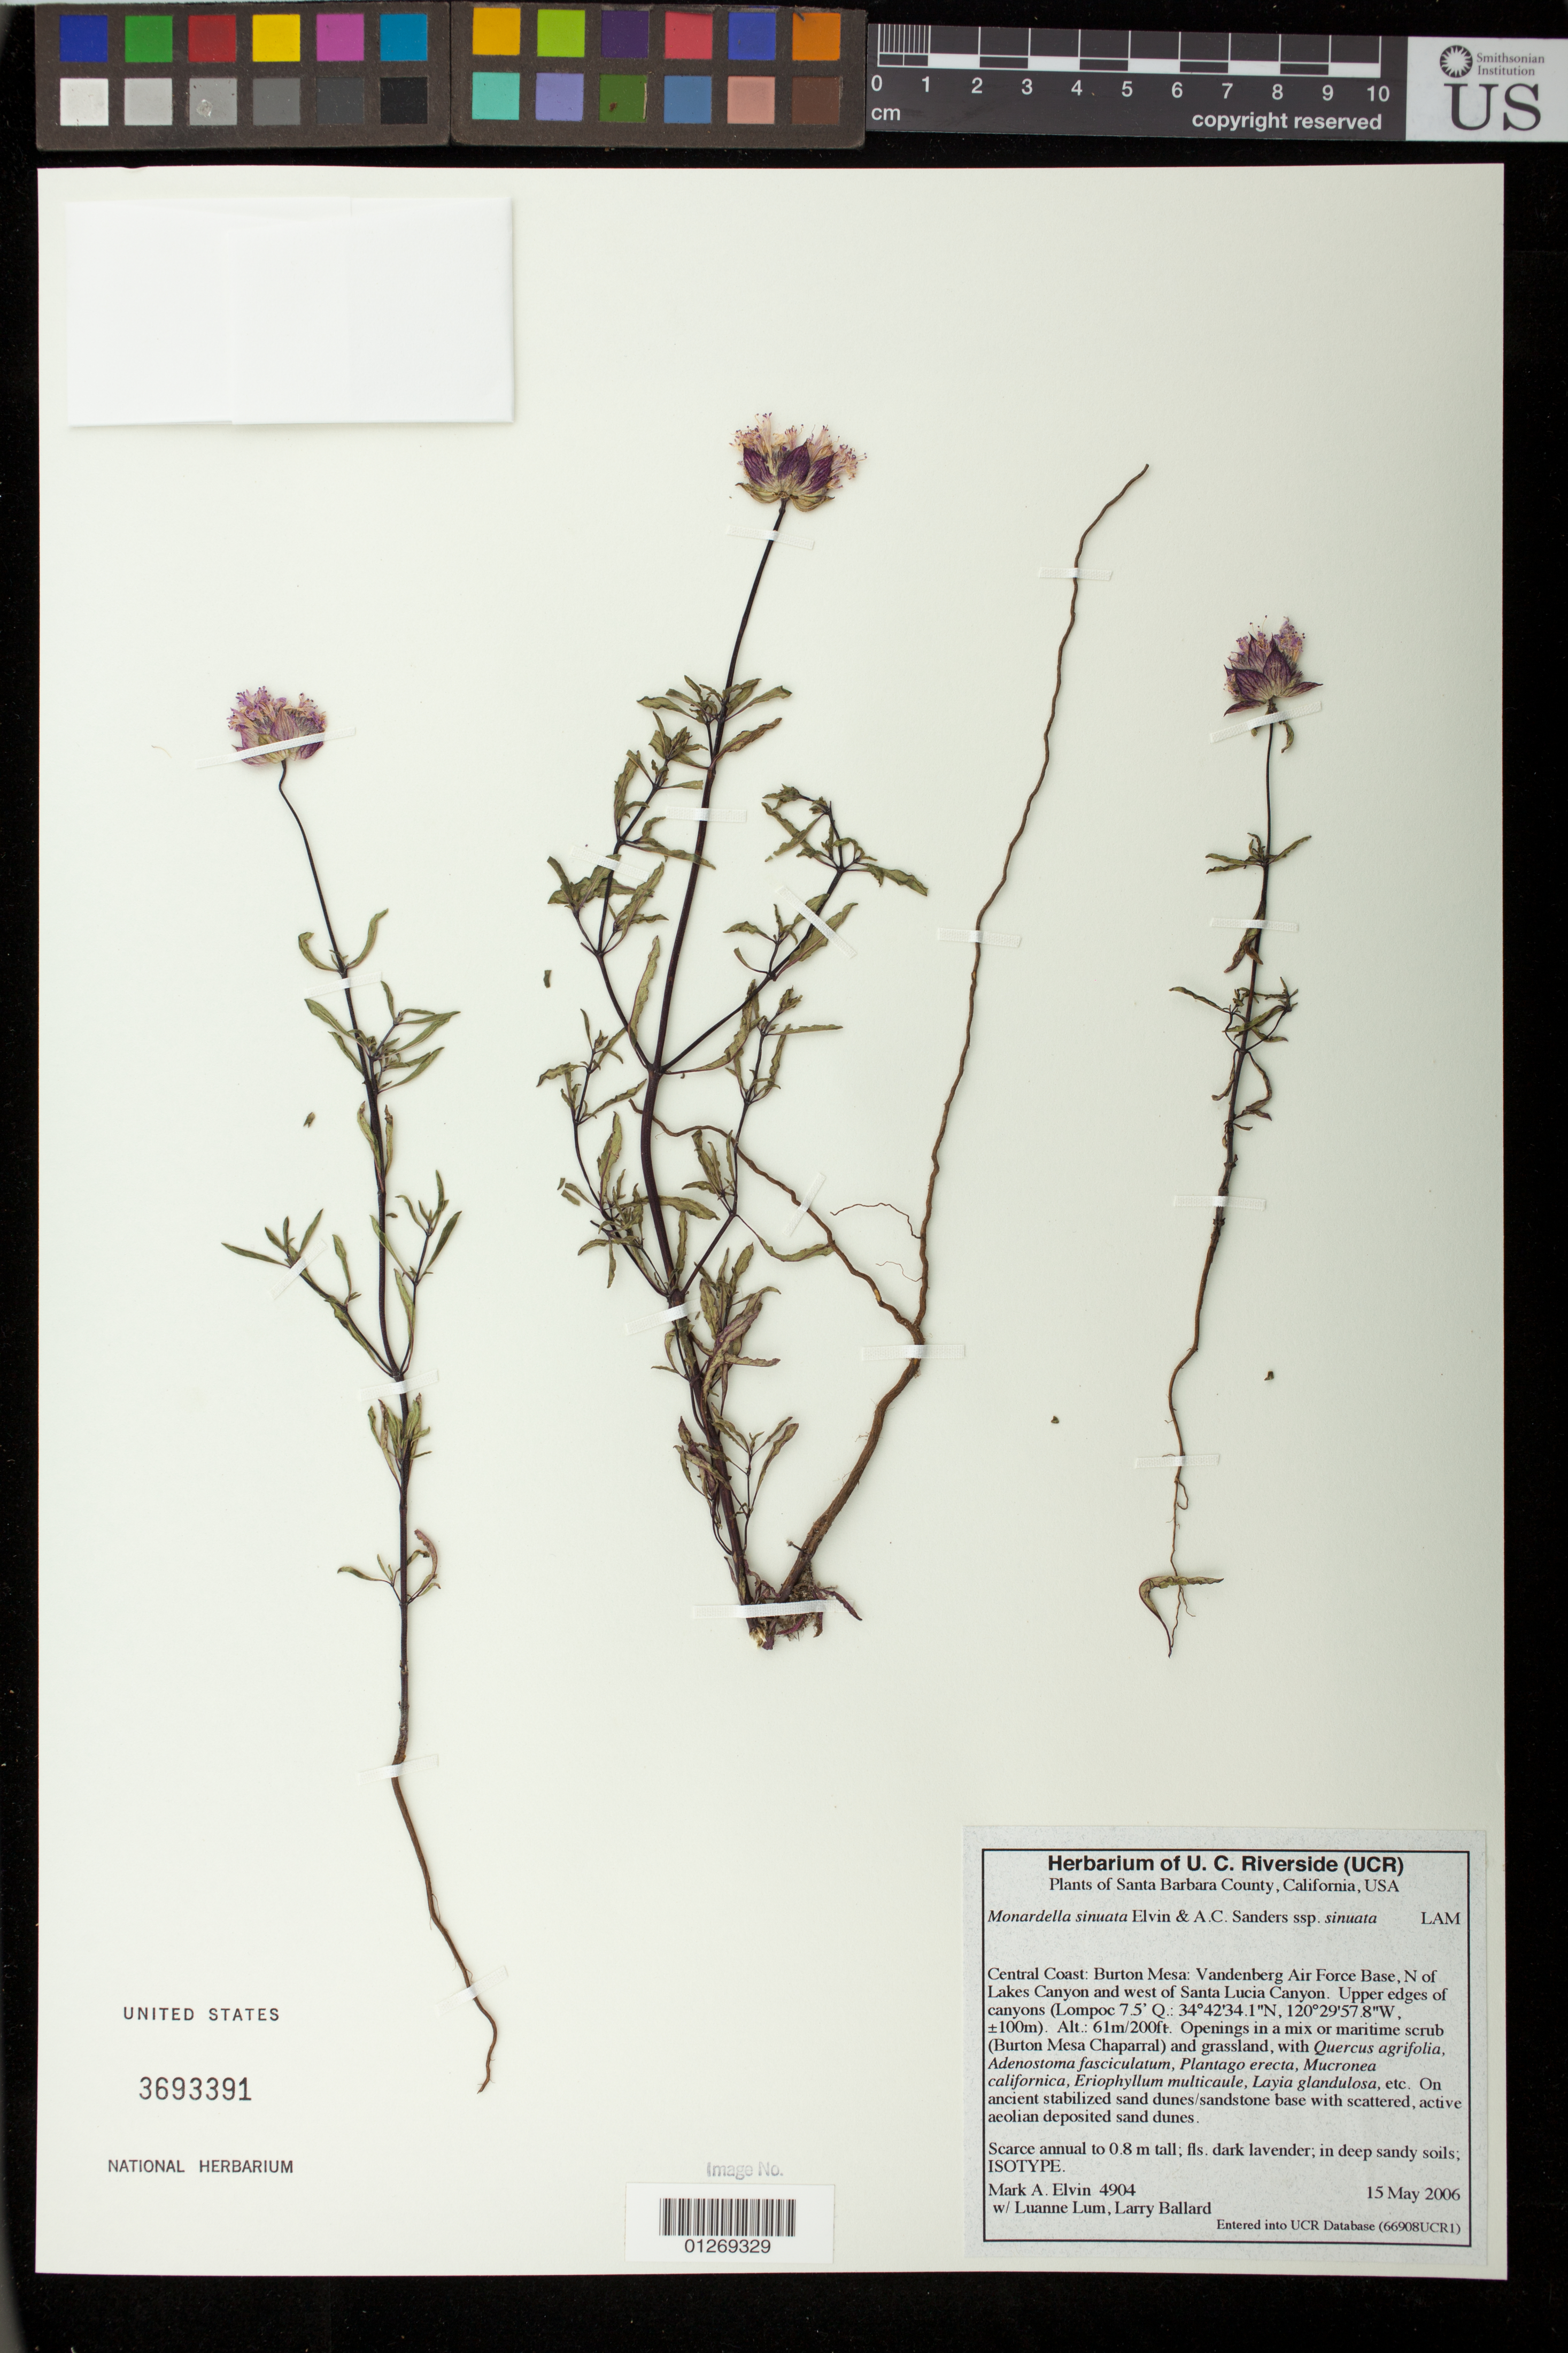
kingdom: Plantae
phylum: Tracheophyta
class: Magnoliopsida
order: Lamiales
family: Lamiaceae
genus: Monardella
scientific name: Monardella sinuata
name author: Elvin & A.C. Sanders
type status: Isotype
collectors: M. Elvin, L. Lum & L. Ballard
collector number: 4904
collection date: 2006-05-15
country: United States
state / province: California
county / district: Santa Barbara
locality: Central Coast: Burton Mesa: Vandenberg Air Force Base, N of Lakes Canyon and west of Santa Lucia Canyon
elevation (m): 61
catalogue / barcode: US 3693391